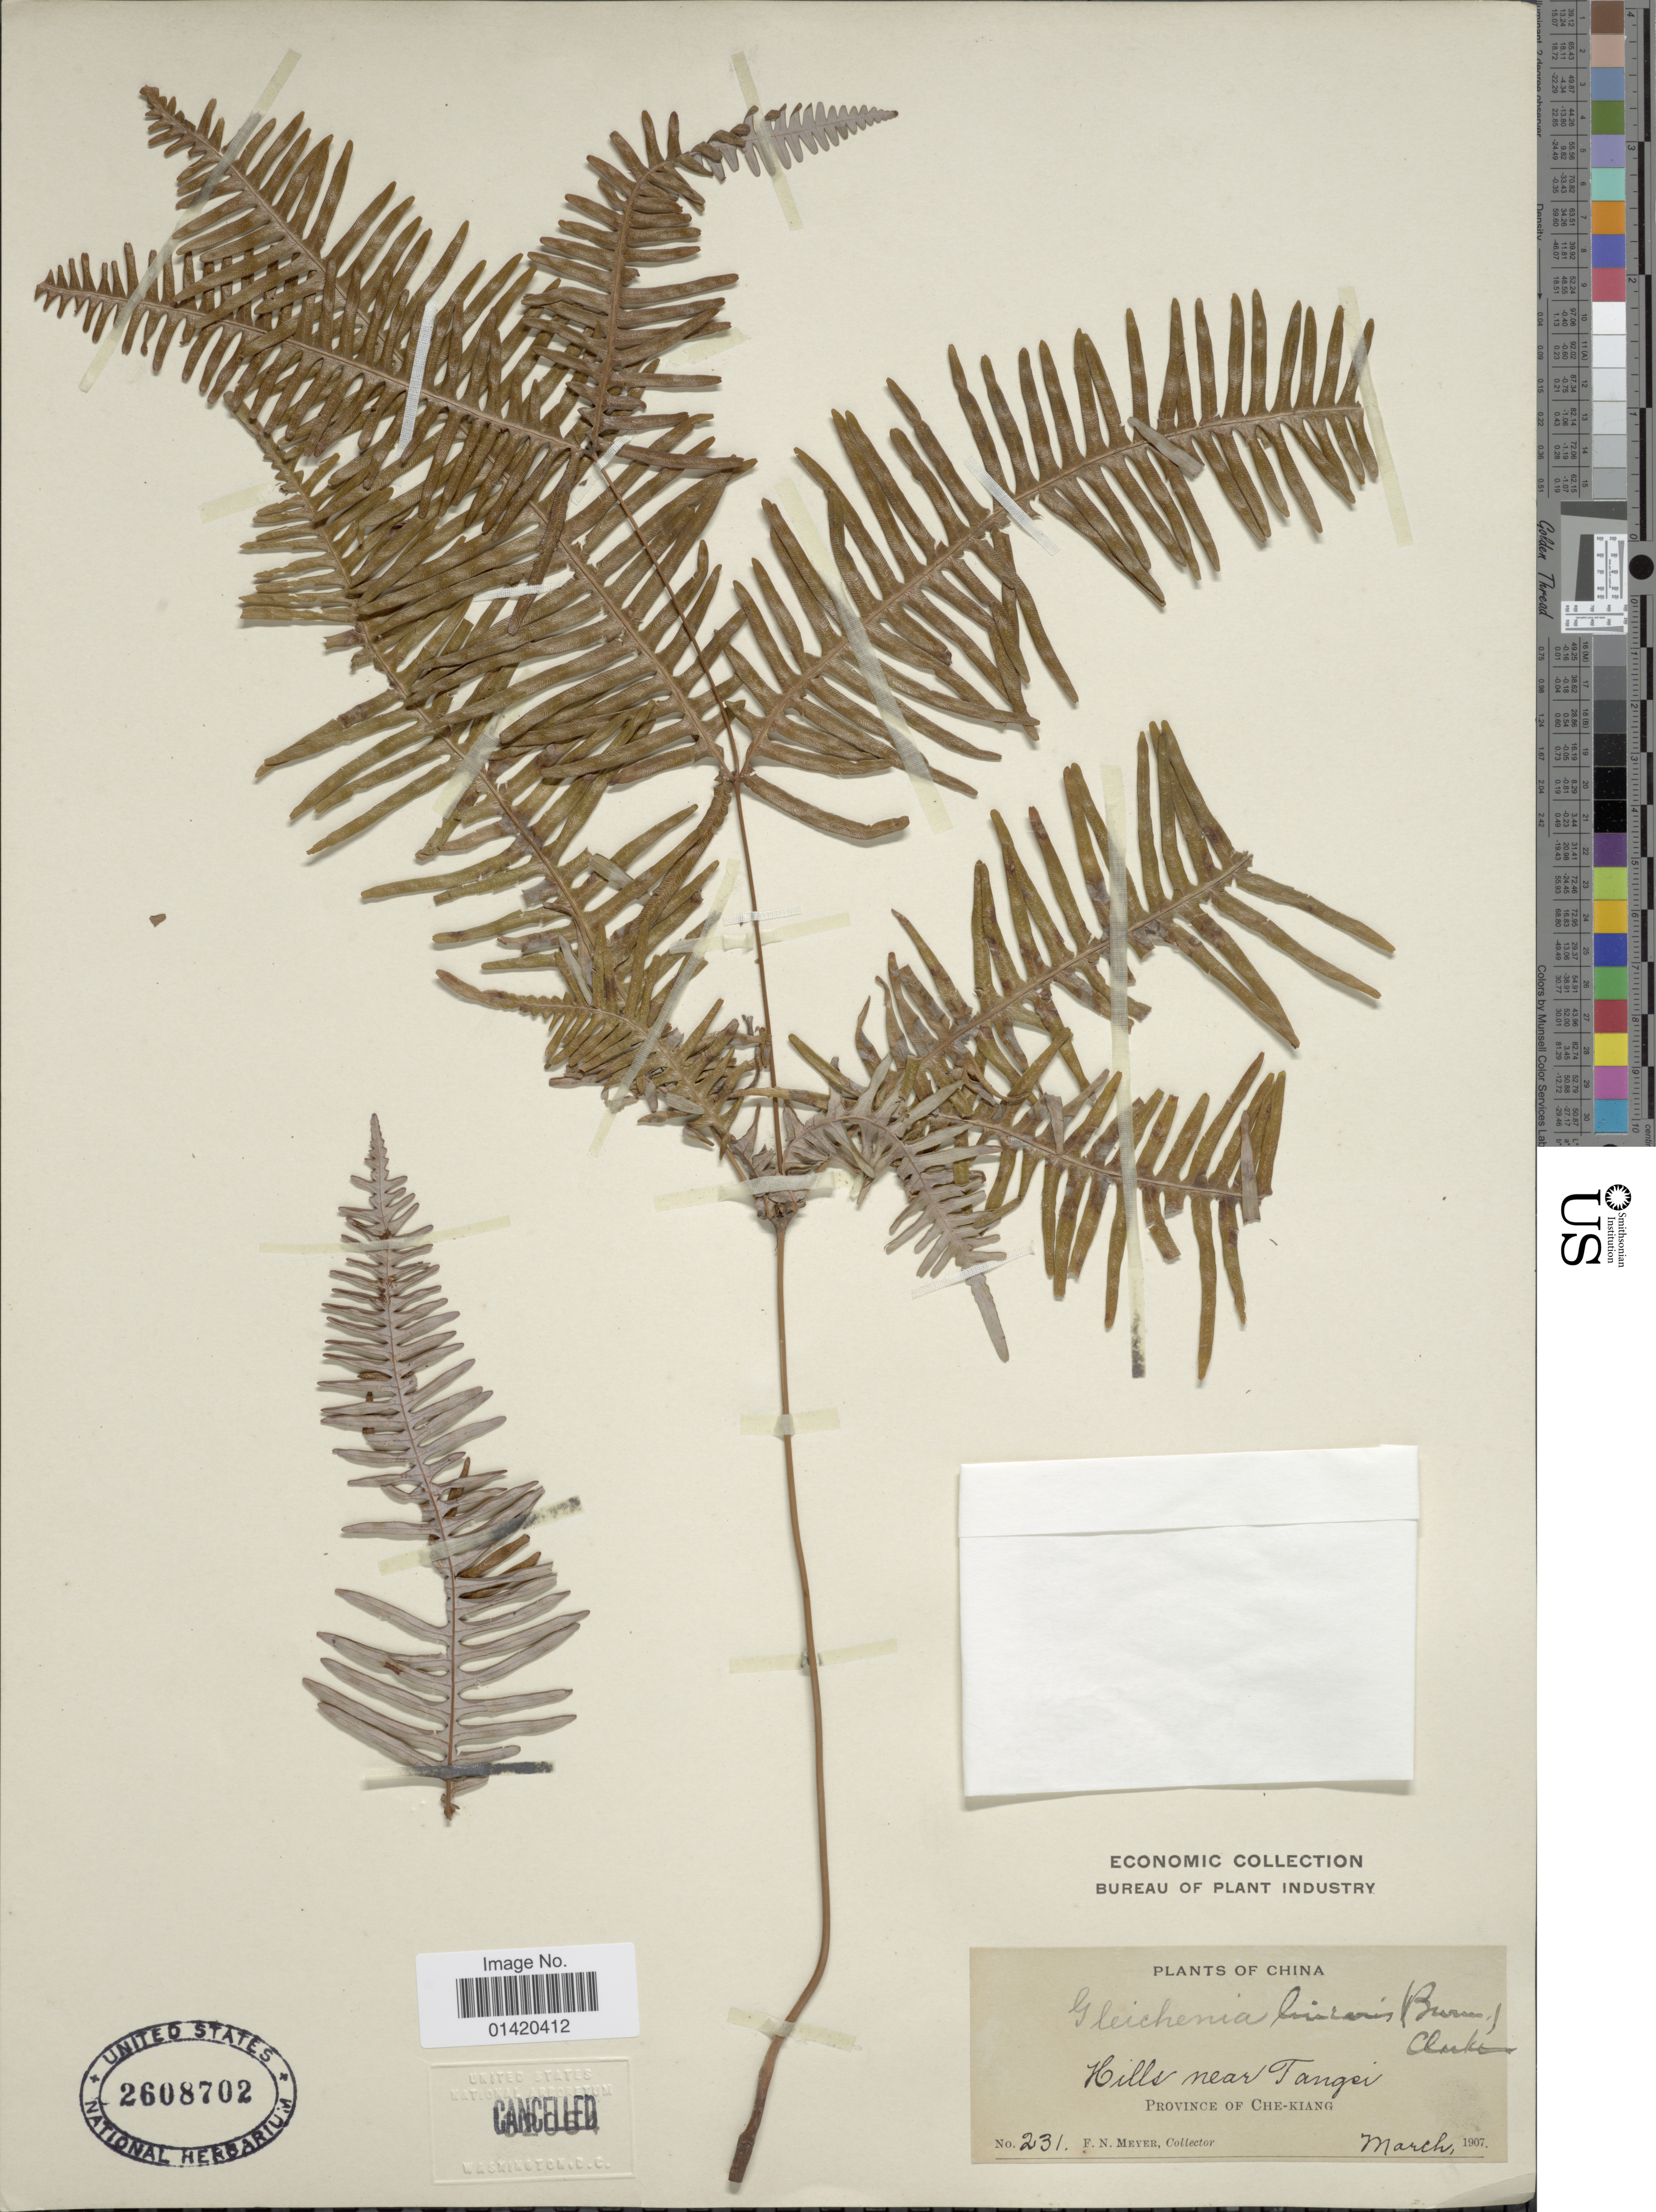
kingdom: Plantae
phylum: Tracheophyta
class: Polypodiopsida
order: Gleicheniales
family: Gleicheniaceae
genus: Dicranopteris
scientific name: Dicranopteris linearis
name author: (Burm. f.) Underw.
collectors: F. N. Meyer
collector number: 231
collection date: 1907-03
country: China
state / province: Zhejiang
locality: Hills near Tangsi, Province of Che-Kiang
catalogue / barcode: US 2608702